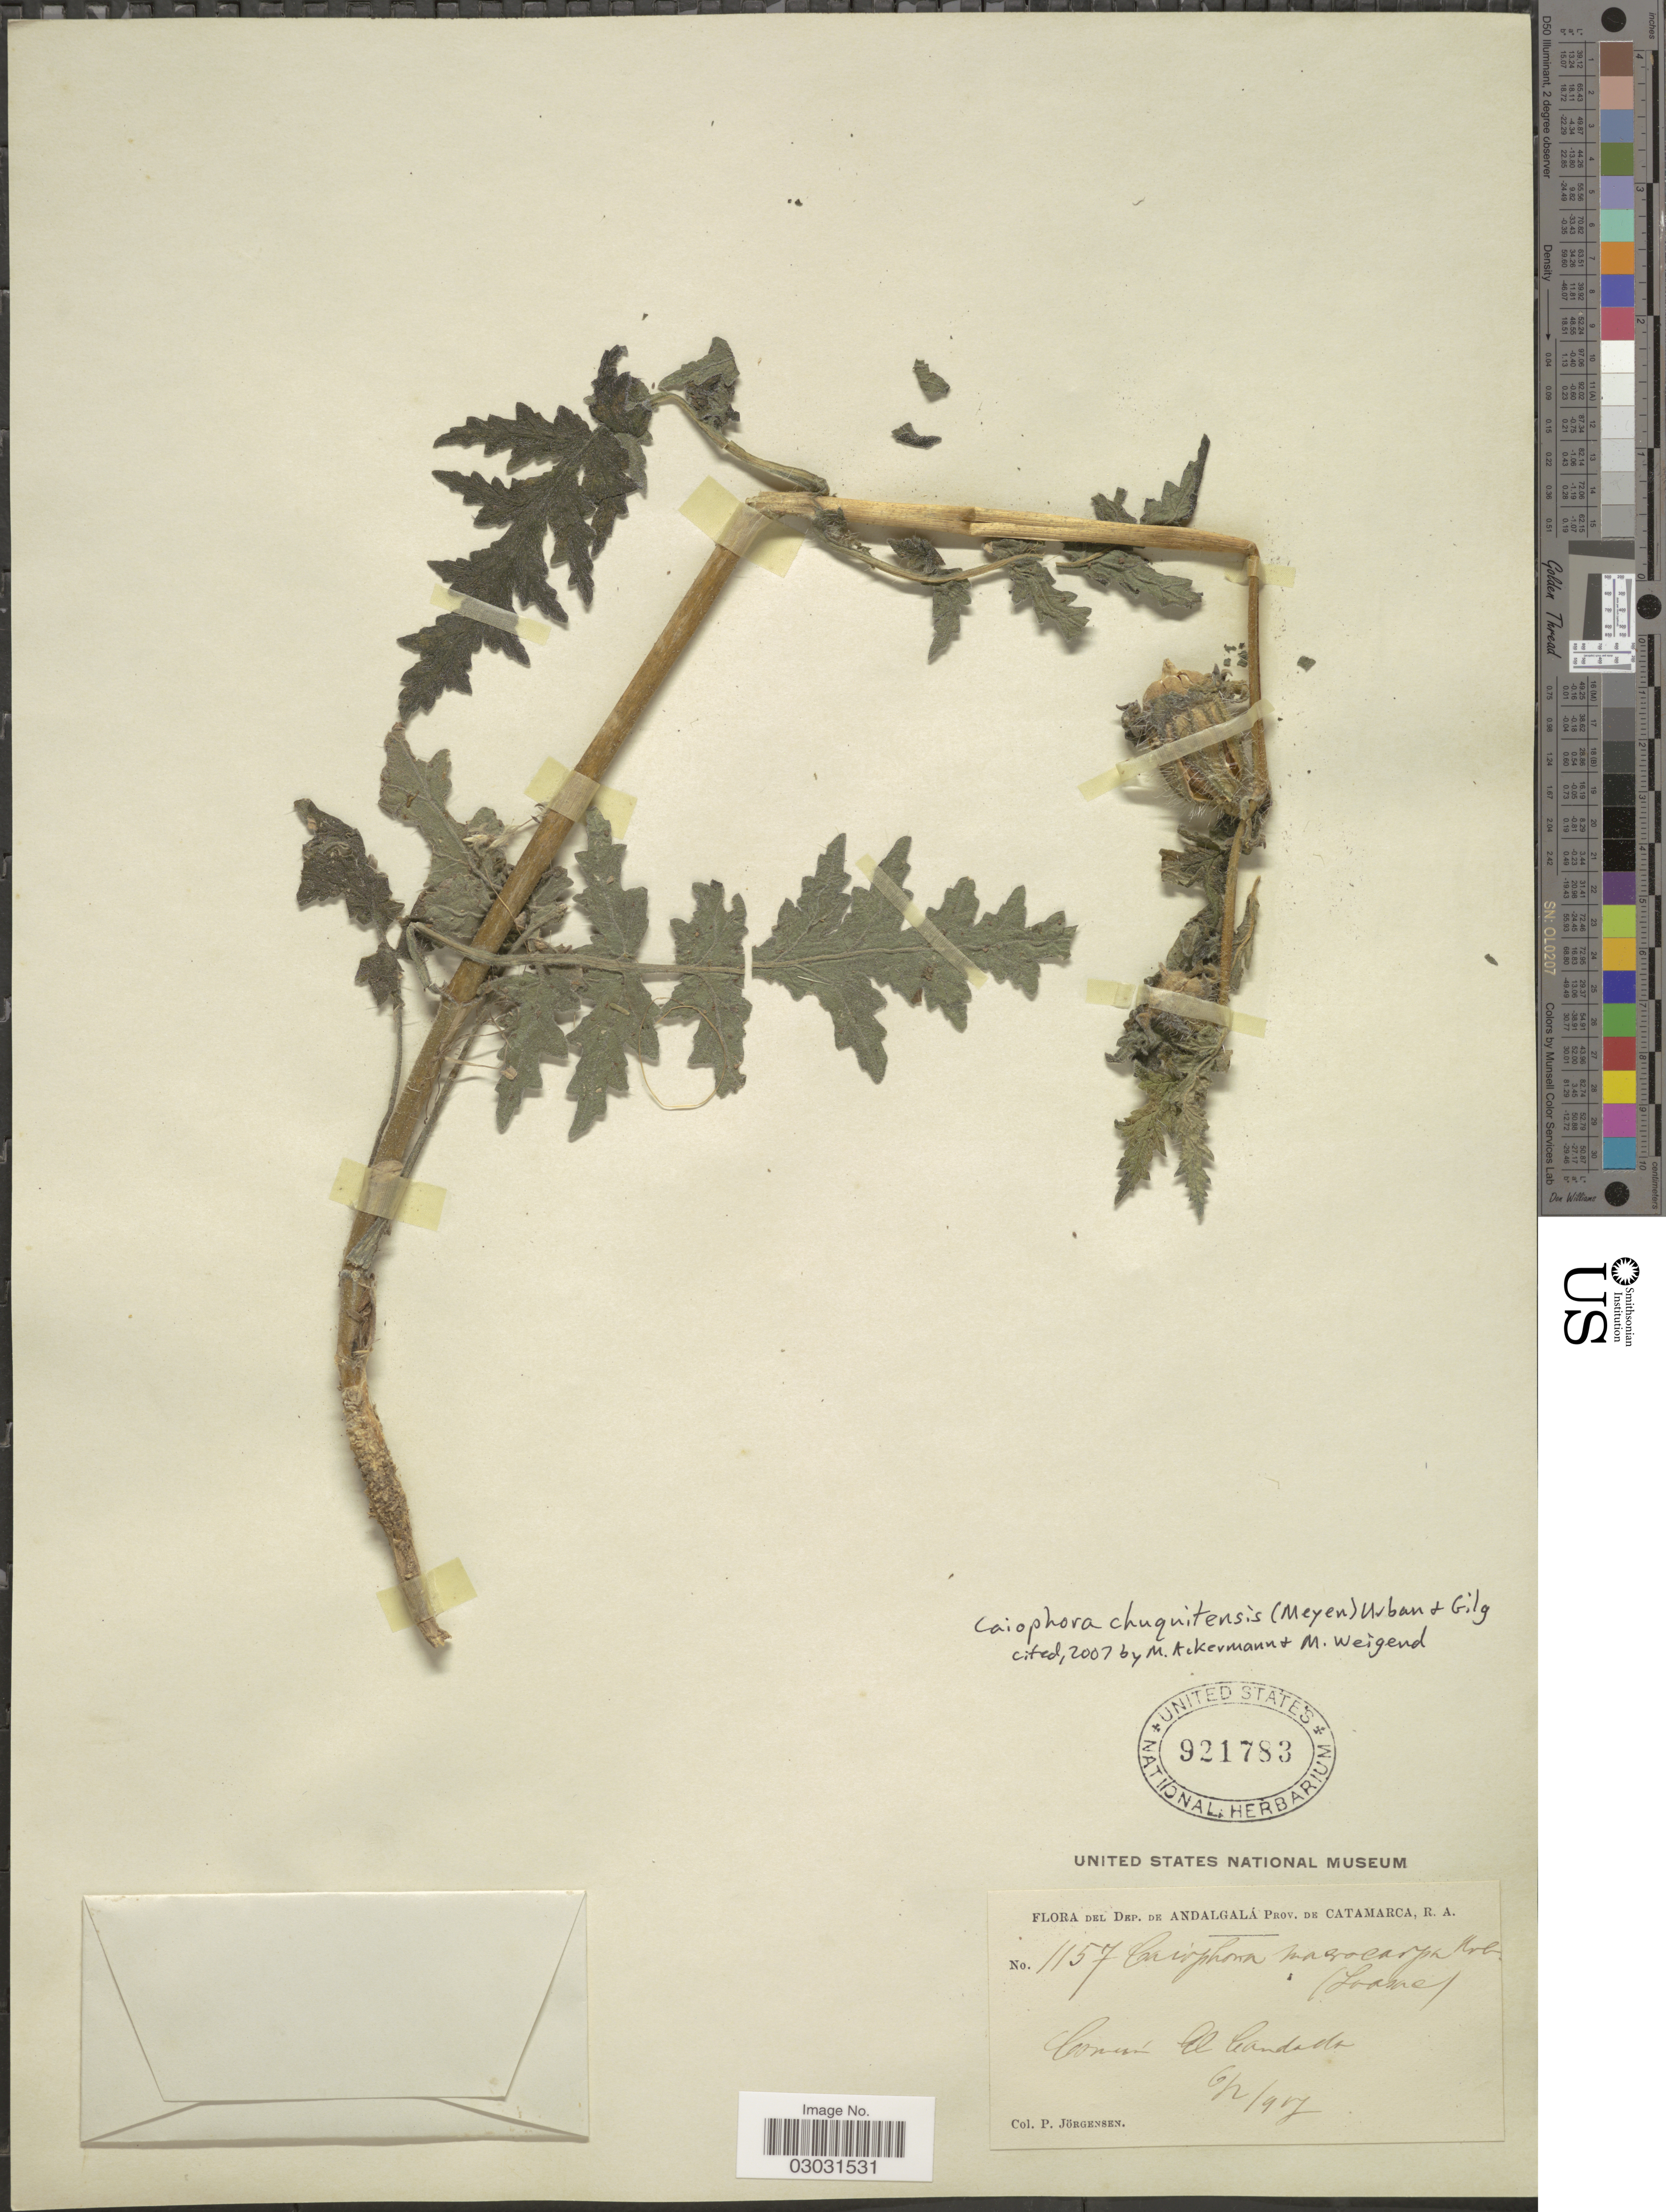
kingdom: Plantae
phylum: Tracheophyta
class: Magnoliopsida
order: Cornales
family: Loasaceae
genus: Caiophora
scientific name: Caiophora chuquitensis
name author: (Meyen) Urb. & Gilg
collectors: P. Jörgensen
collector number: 1157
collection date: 1907-02-06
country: Argentina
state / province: Catamarca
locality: Dep. de Andalgalá. Comun El Candado.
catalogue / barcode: US 921783